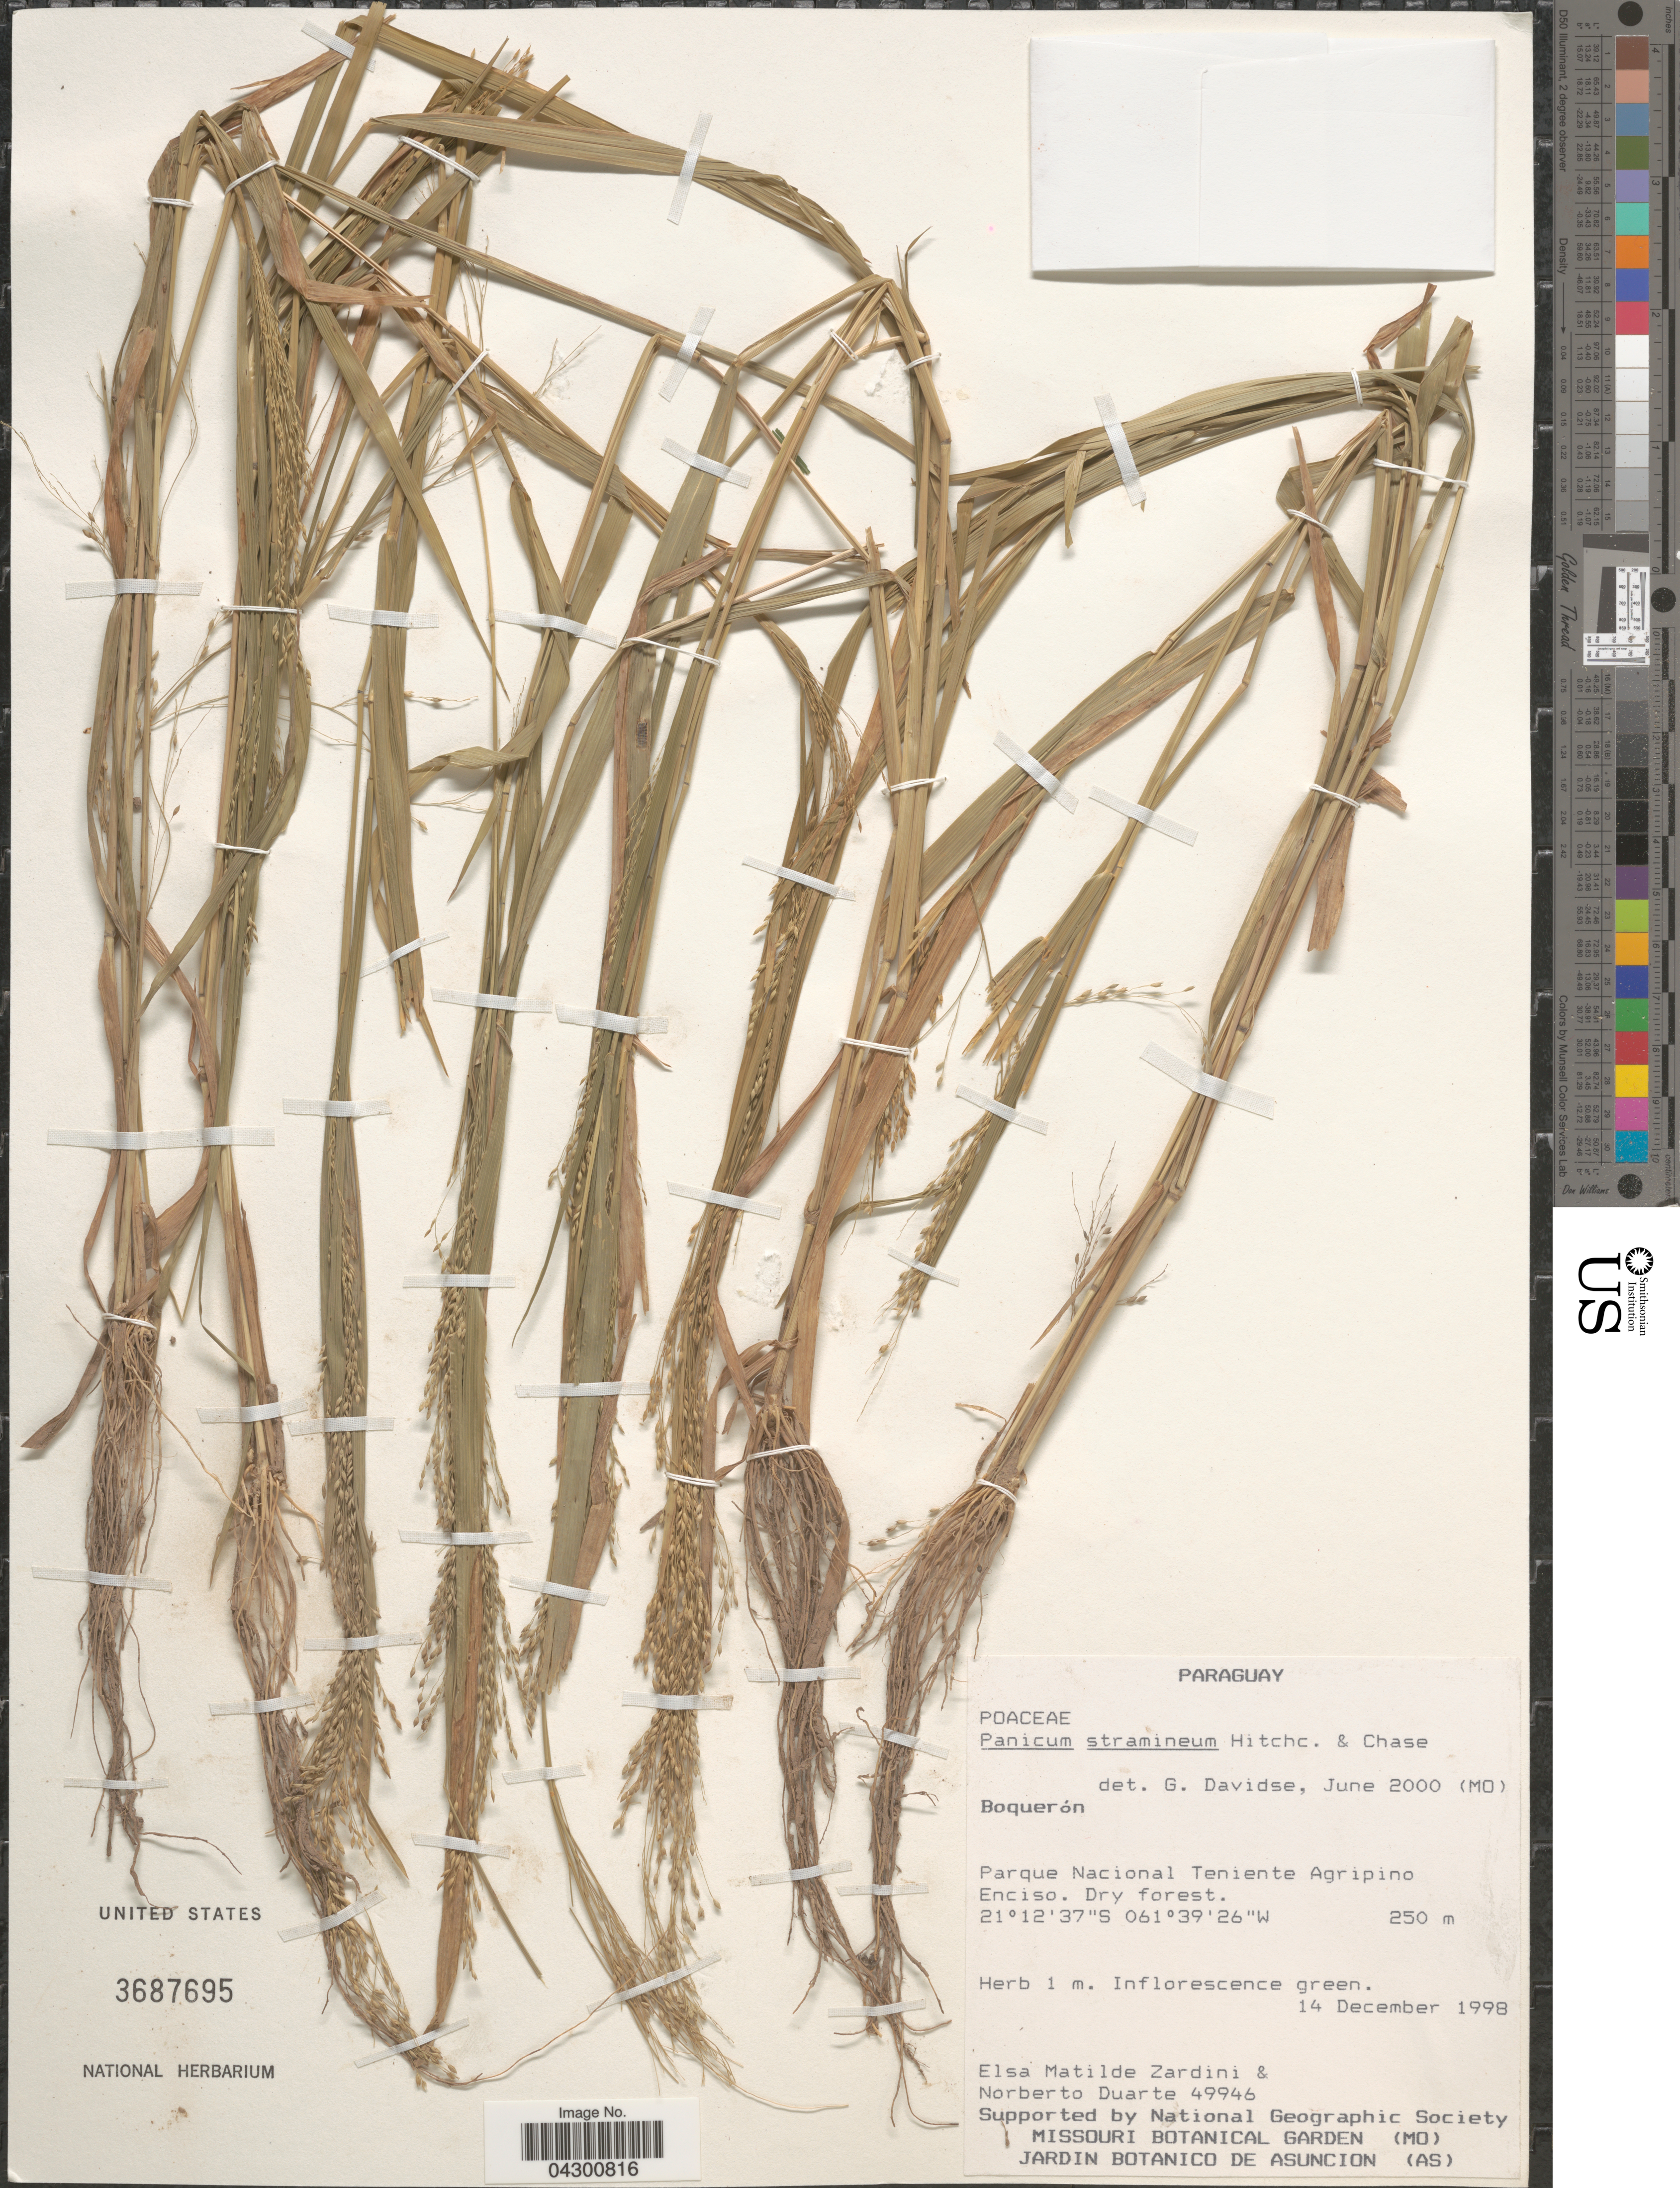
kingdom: Plantae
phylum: Tracheophyta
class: Liliopsida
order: Poales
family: Poaceae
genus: Panicum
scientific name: Panicum stramineum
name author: Hitchc. & Chase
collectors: E. M. Zardini & N. Duarte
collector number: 49946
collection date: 1998-12-14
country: Paraguay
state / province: Boqueron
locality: Parque Nacional Teniente Agripino Enciso. Dry forest.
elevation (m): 250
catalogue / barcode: US 3687695